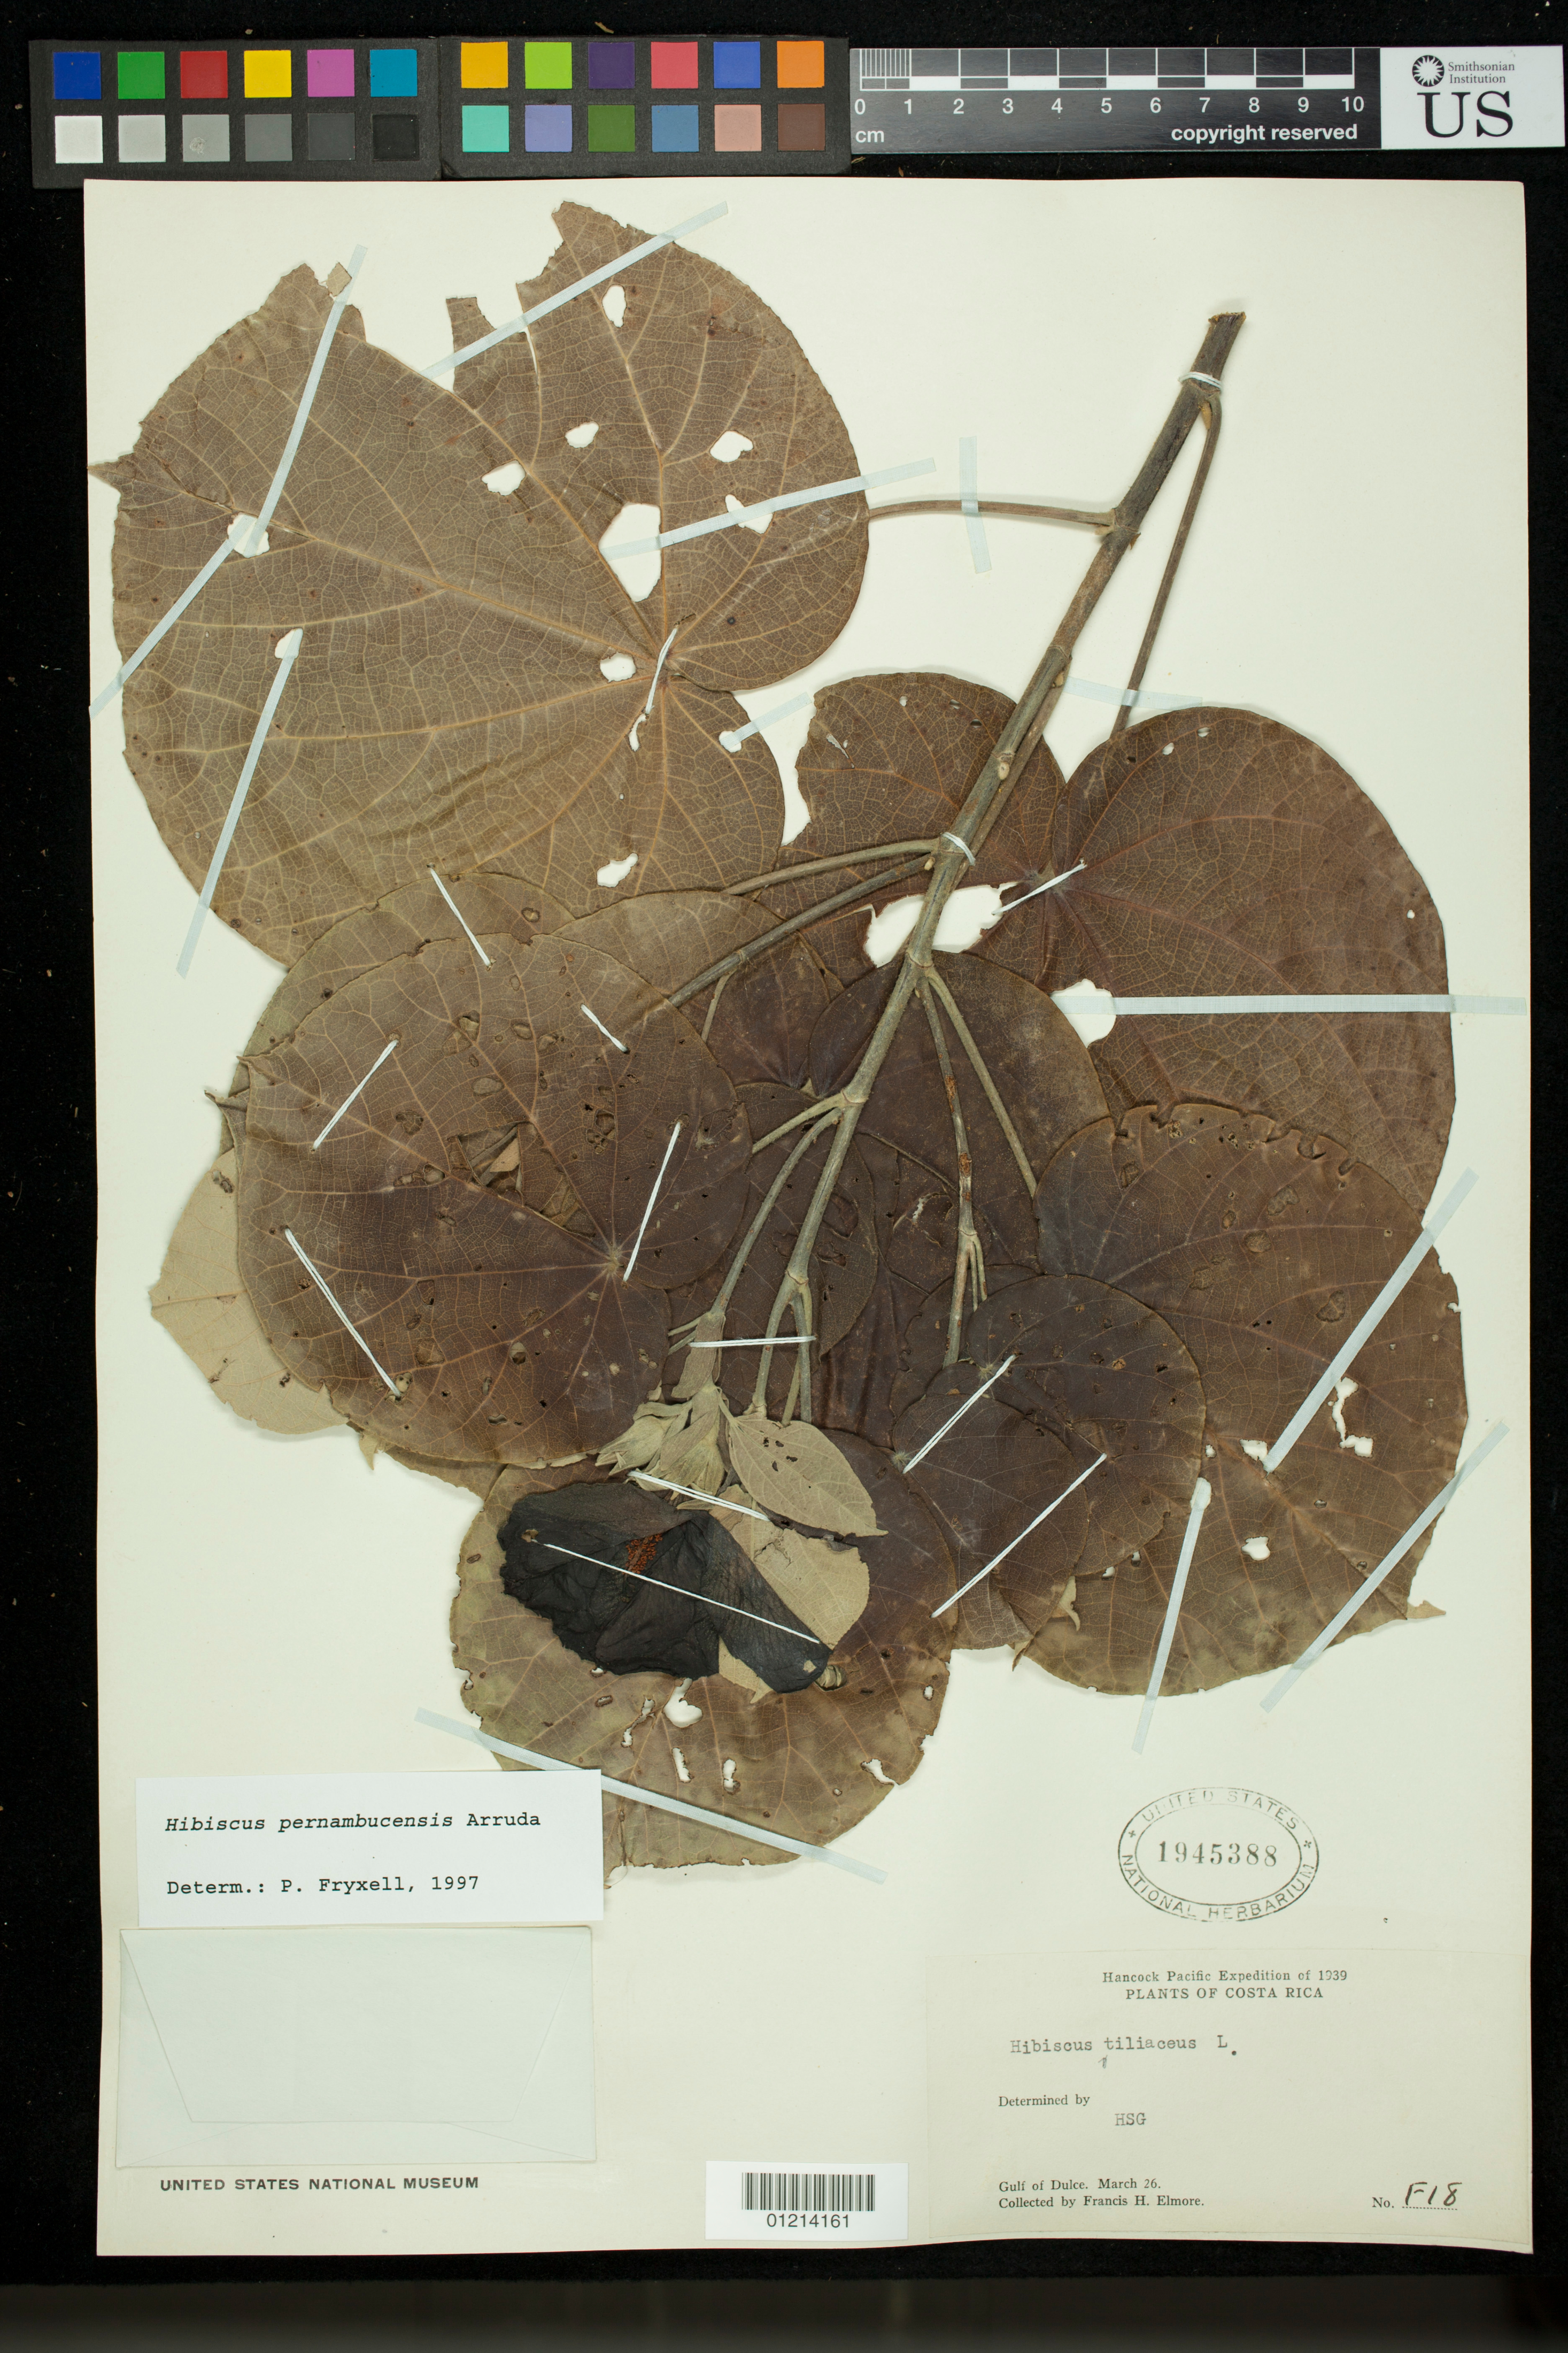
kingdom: Plantae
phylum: Tracheophyta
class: Magnoliopsida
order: Malvales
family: Malvaceae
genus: Talipariti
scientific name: Talipariti tiliaceum var. tiliaceum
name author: (L.) Fryxell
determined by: Dorr, Laurence J., Curator (BOT), Smithsonian Institution - National Museum of Natural History (UNITED STATES)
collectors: F. H. Elmore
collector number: F18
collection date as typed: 26 Mar 1939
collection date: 1939-03-26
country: Costa Rica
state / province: Puntarenas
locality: Gulf of Dulce.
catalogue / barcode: US 1945388